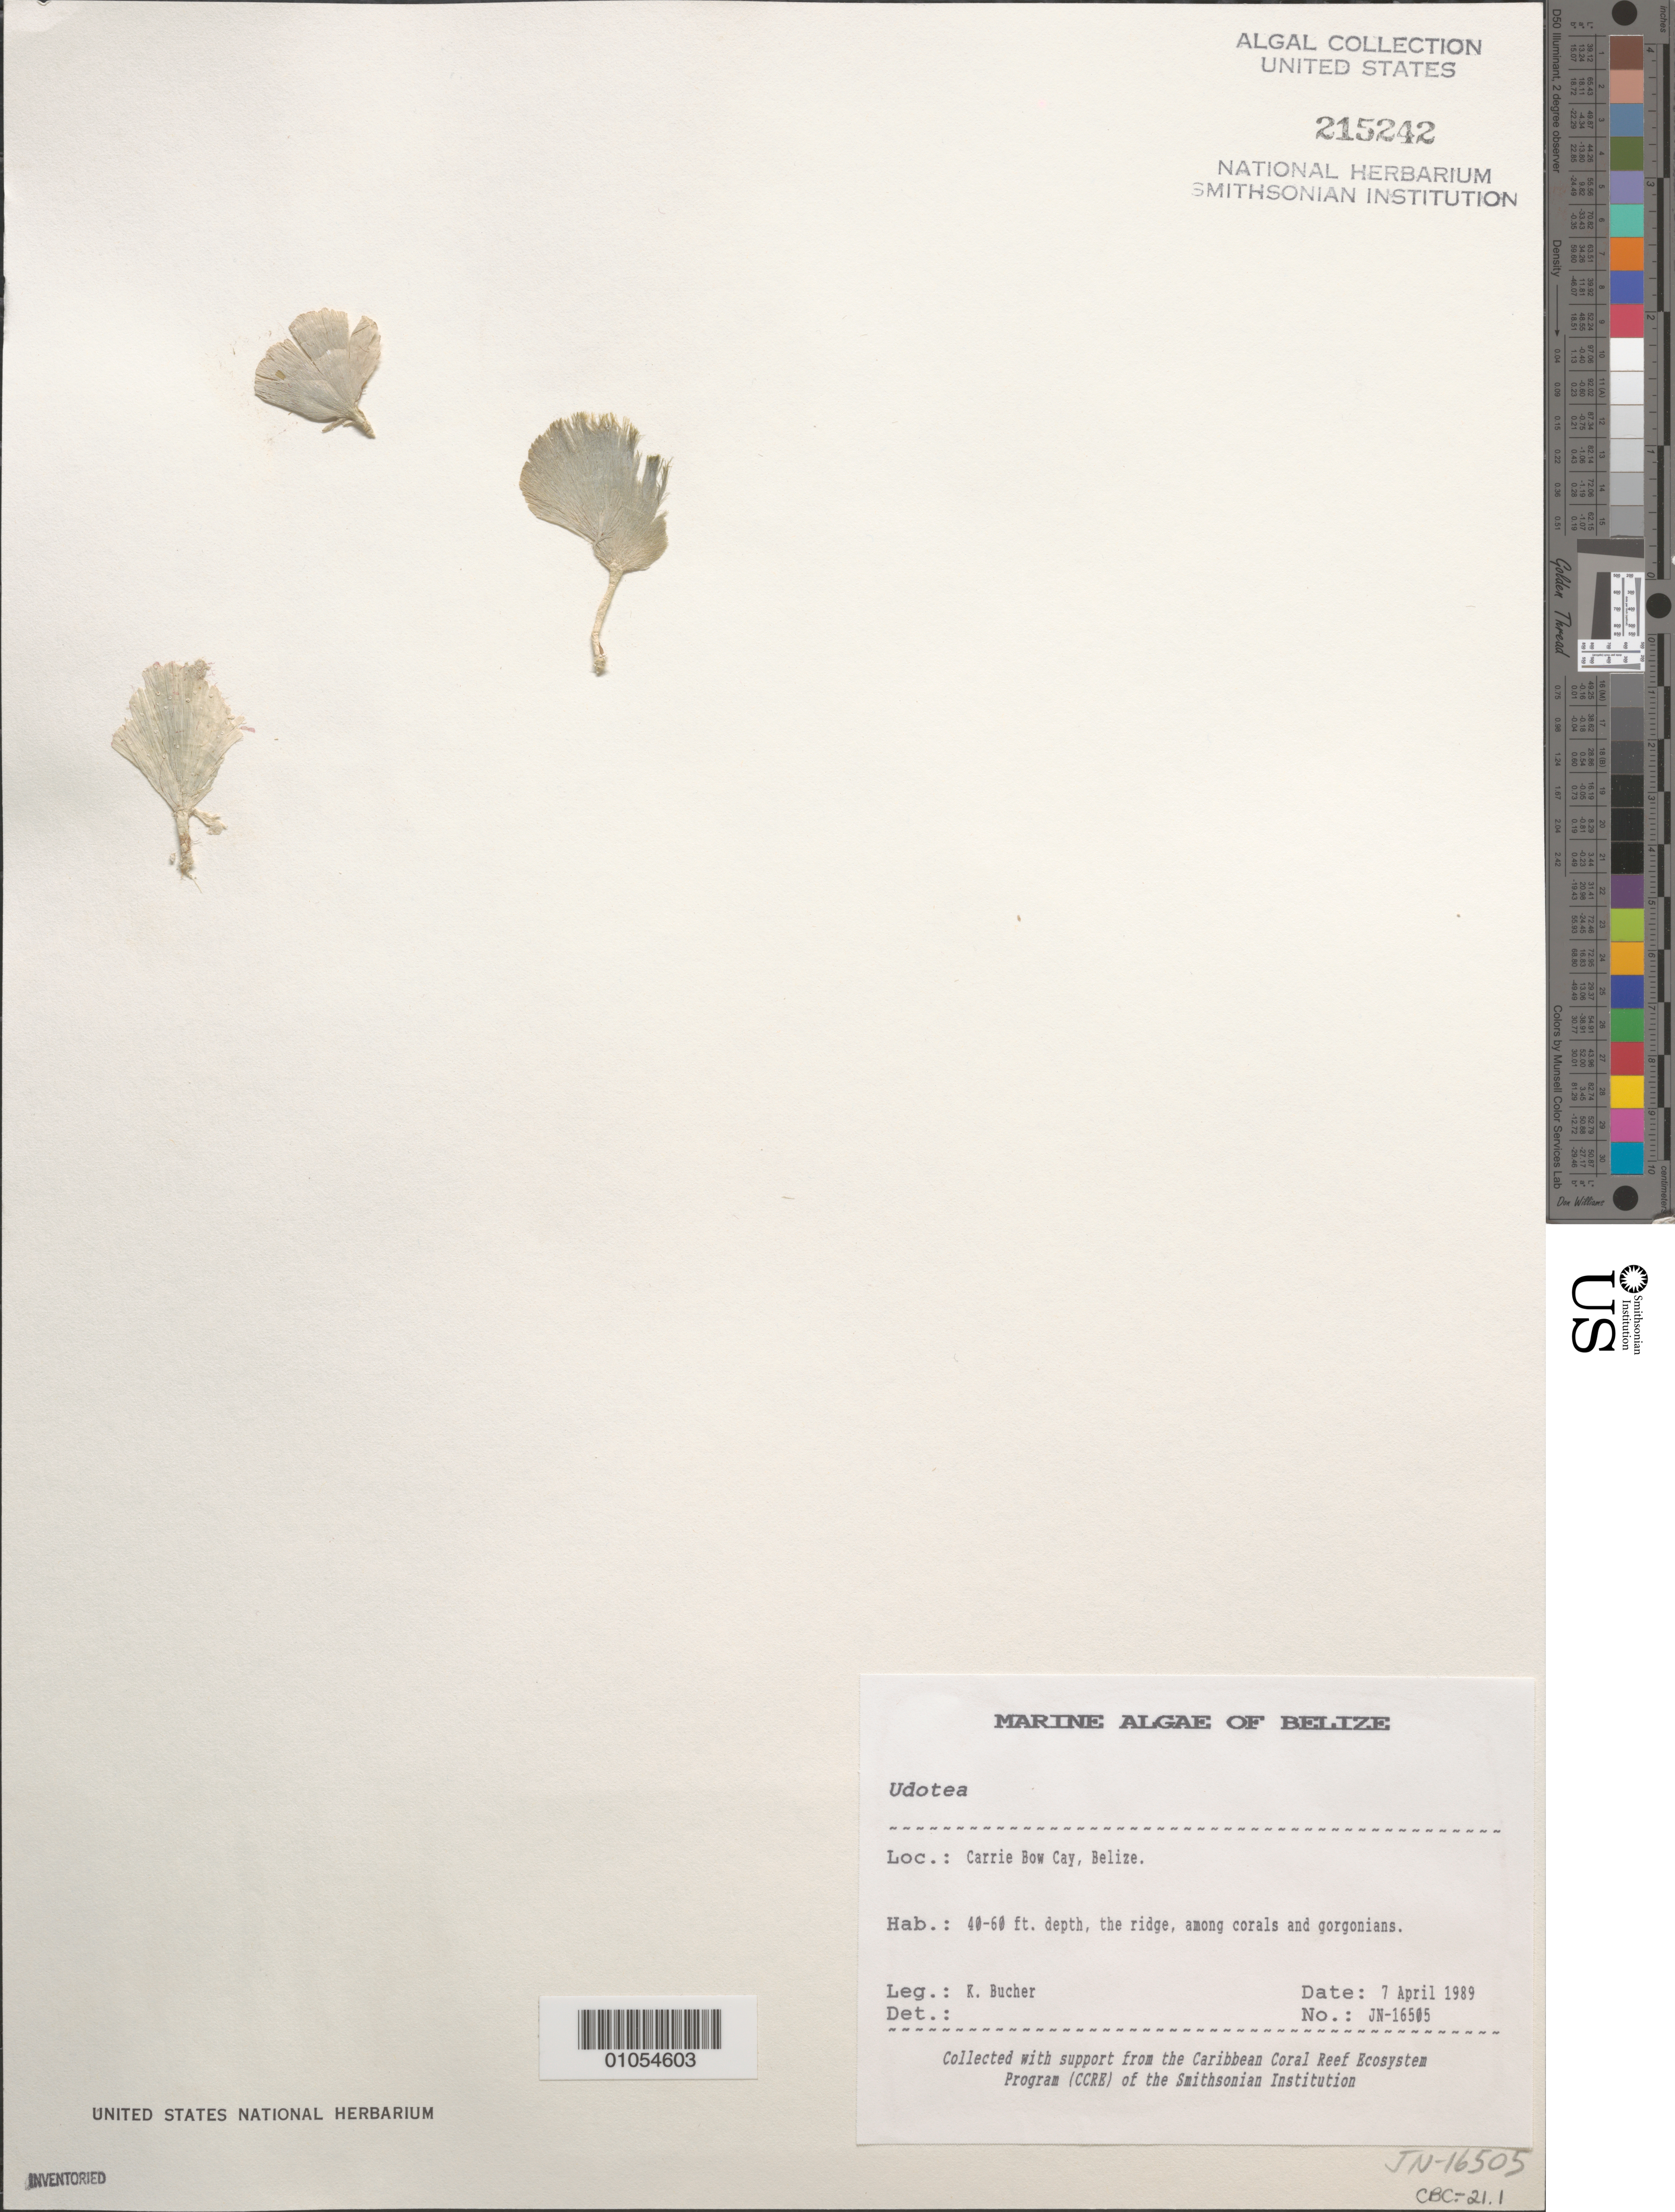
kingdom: Plantae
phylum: Chlorophyta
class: Ulvophyceae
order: Bryopsidales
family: Udoteaceae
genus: Udotea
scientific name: Udotea sp.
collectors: K. E. Bucher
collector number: JN-16505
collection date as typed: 07 Apr 1989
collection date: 1989-04-07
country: Belize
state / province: Stann Creek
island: Carrie Bow Cay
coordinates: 16 48'N, 88 05'W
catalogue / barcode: US 215242